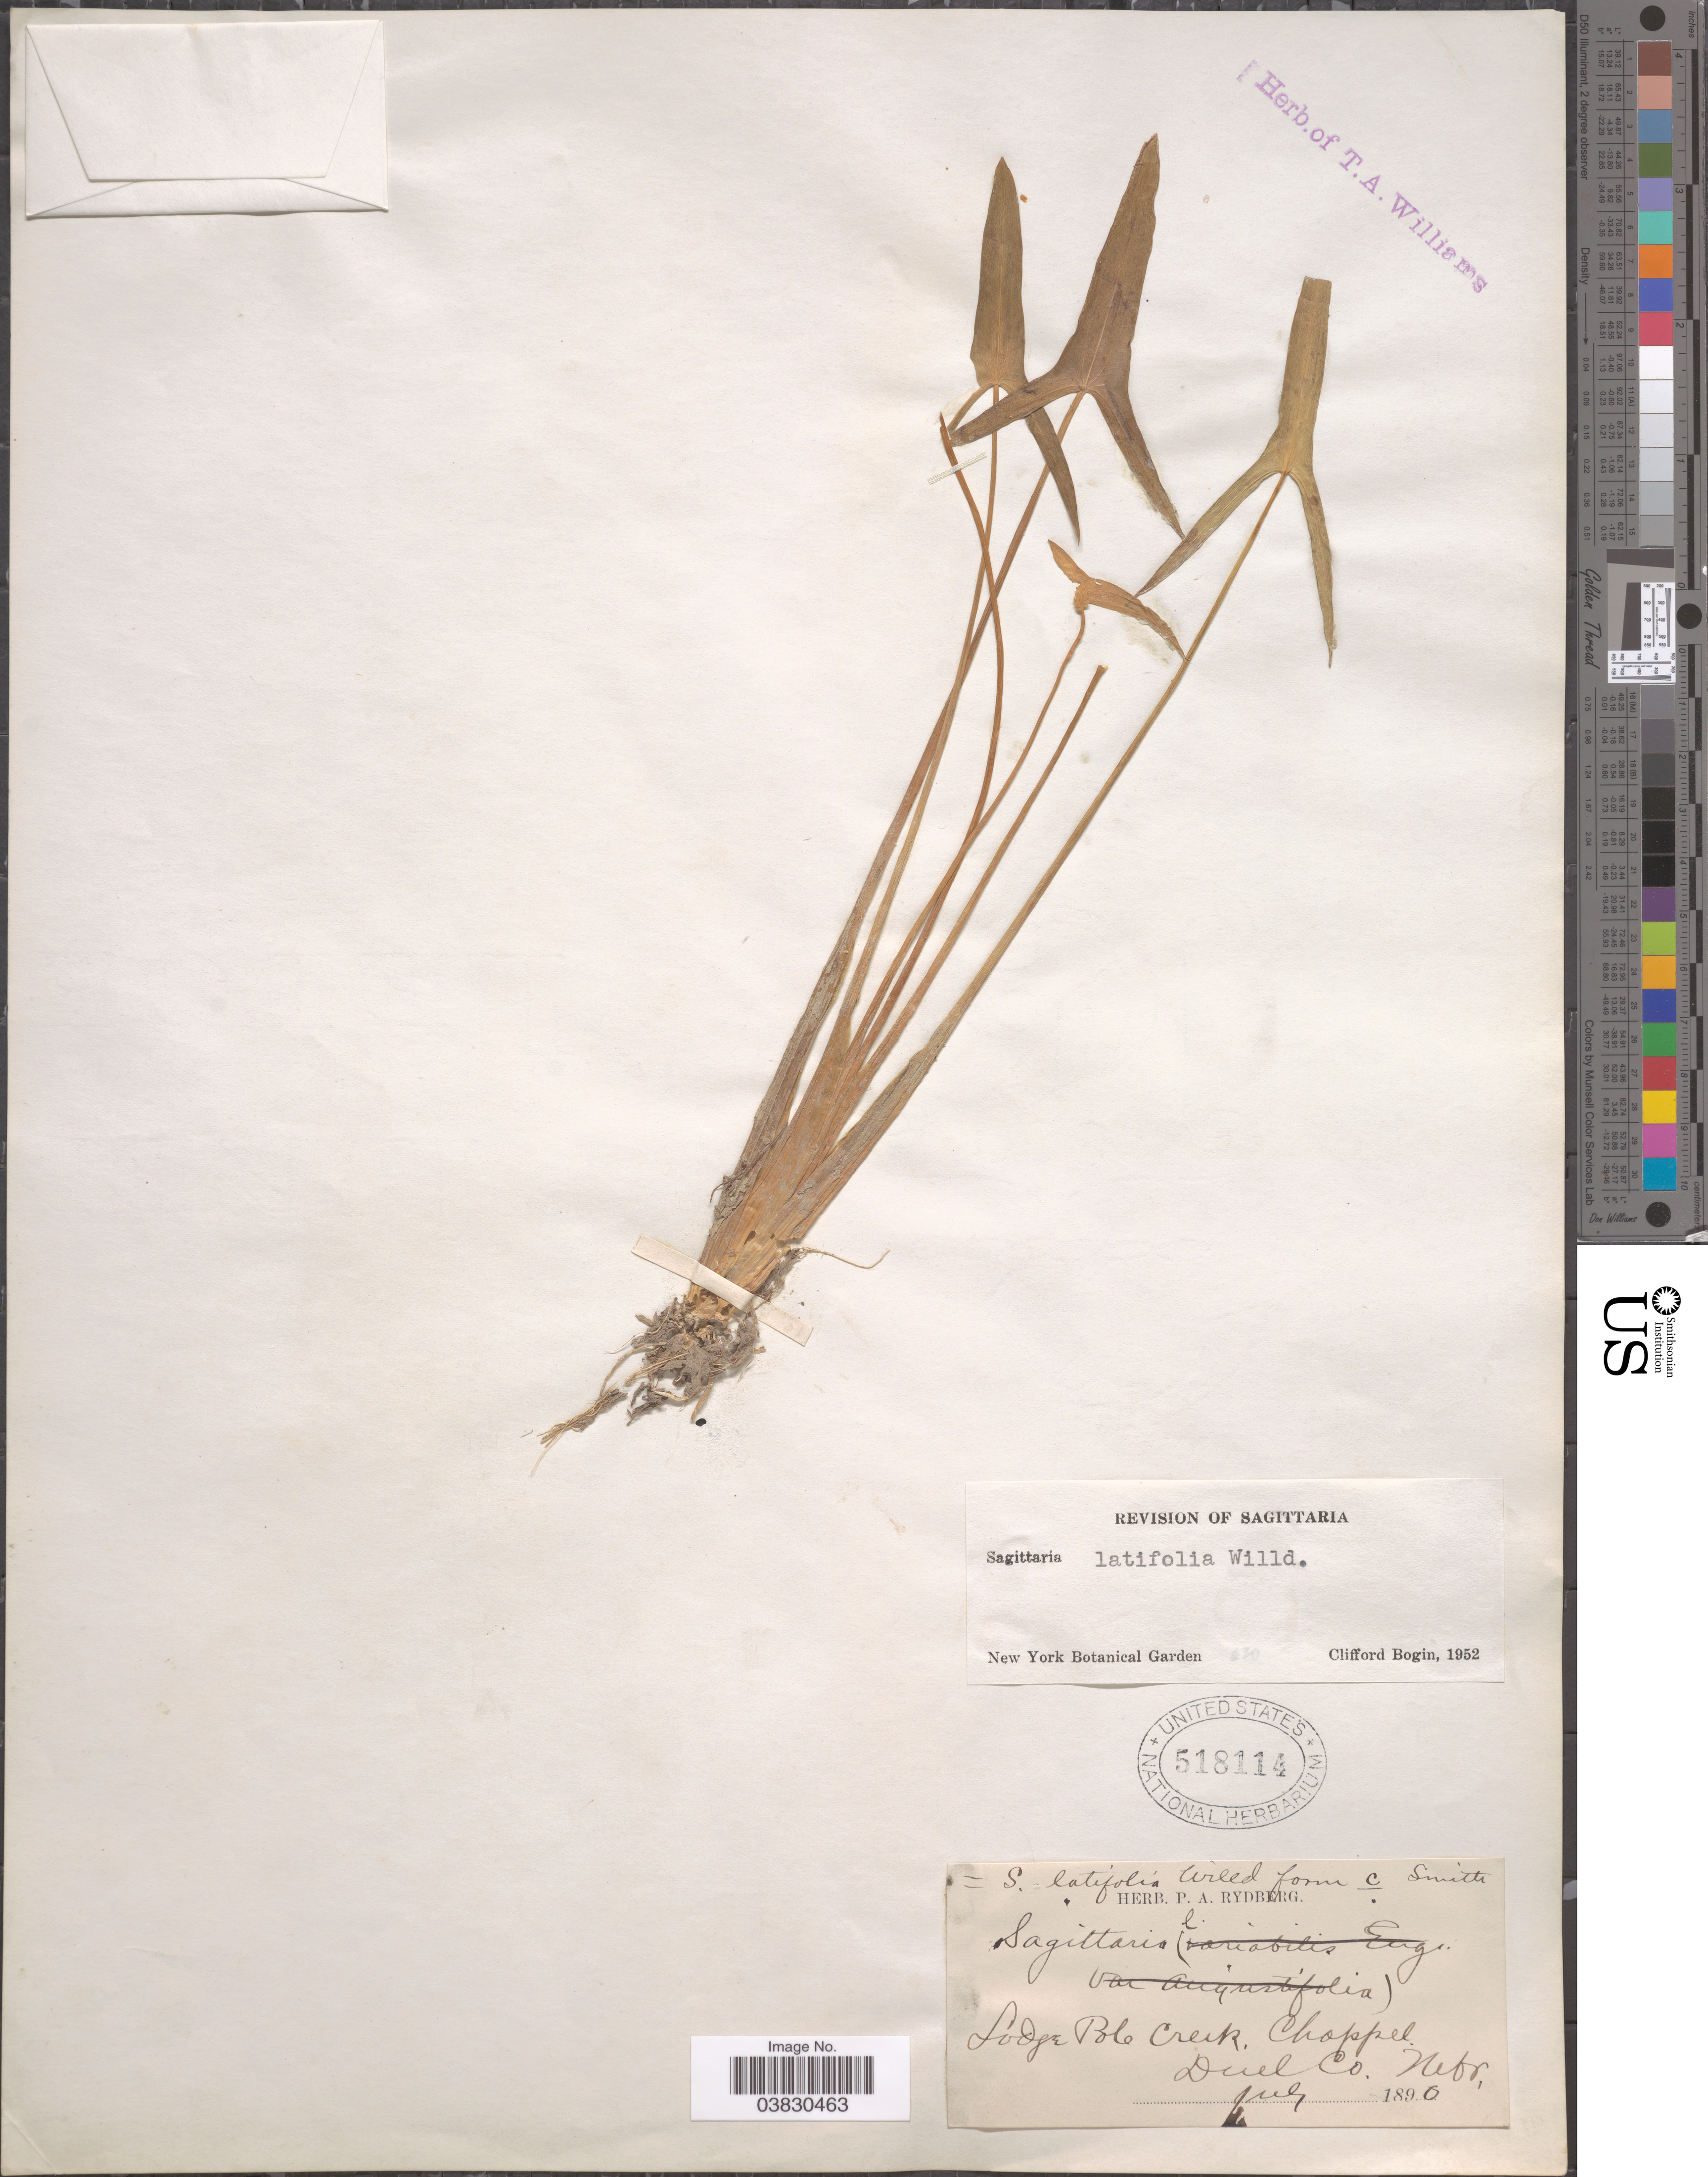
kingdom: Plantae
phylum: Tracheophyta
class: Liliopsida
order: Alismatales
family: Alismataceae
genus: Sagittaria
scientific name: Sagittaria latifolia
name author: Willd.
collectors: P. A. Rydberg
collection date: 1890-07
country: United States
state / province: Nebraska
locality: Lodge Pole Creek, Choppel. Duel Co.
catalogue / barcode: US 518114